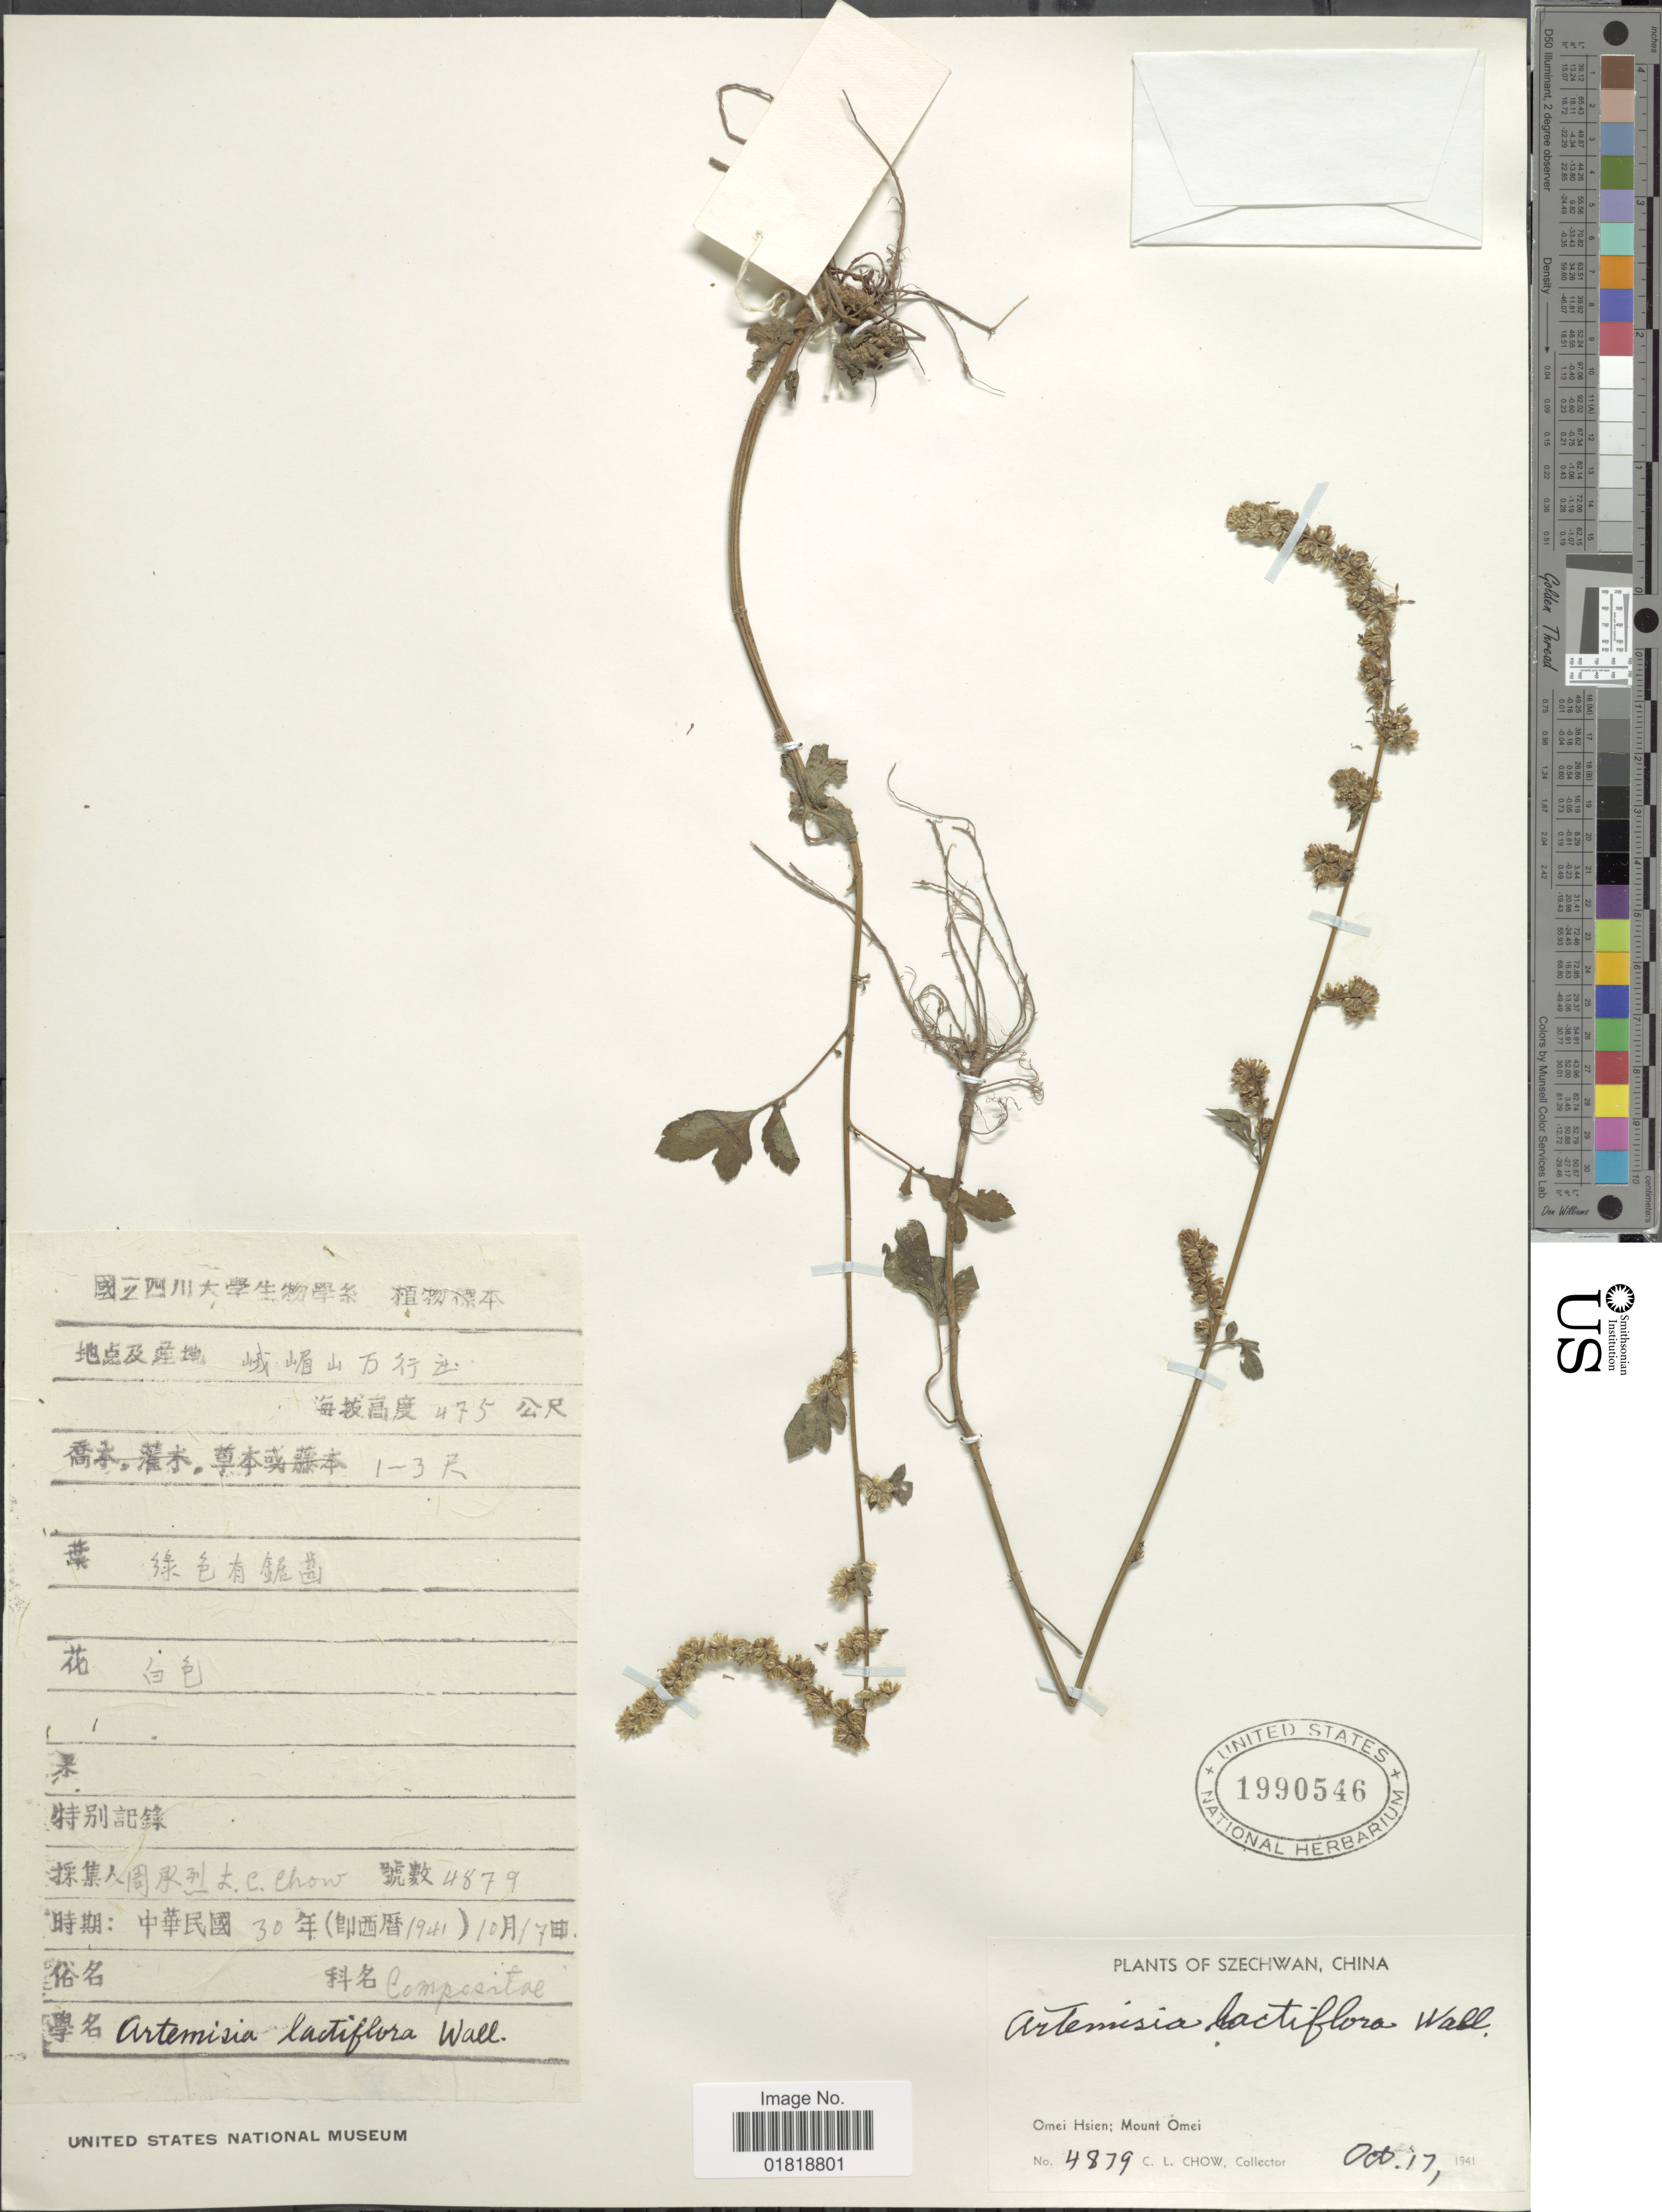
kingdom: Plantae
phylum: Tracheophyta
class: Magnoliopsida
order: Asterales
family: Asteraceae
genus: Artemisia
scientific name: Artemisia lactiflora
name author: Wall. ex DC.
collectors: C. Chow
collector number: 4879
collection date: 1941-10-17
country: China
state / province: Sichuan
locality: Szechwan, Omei Hsien: Mount Omei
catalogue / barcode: US 1990546